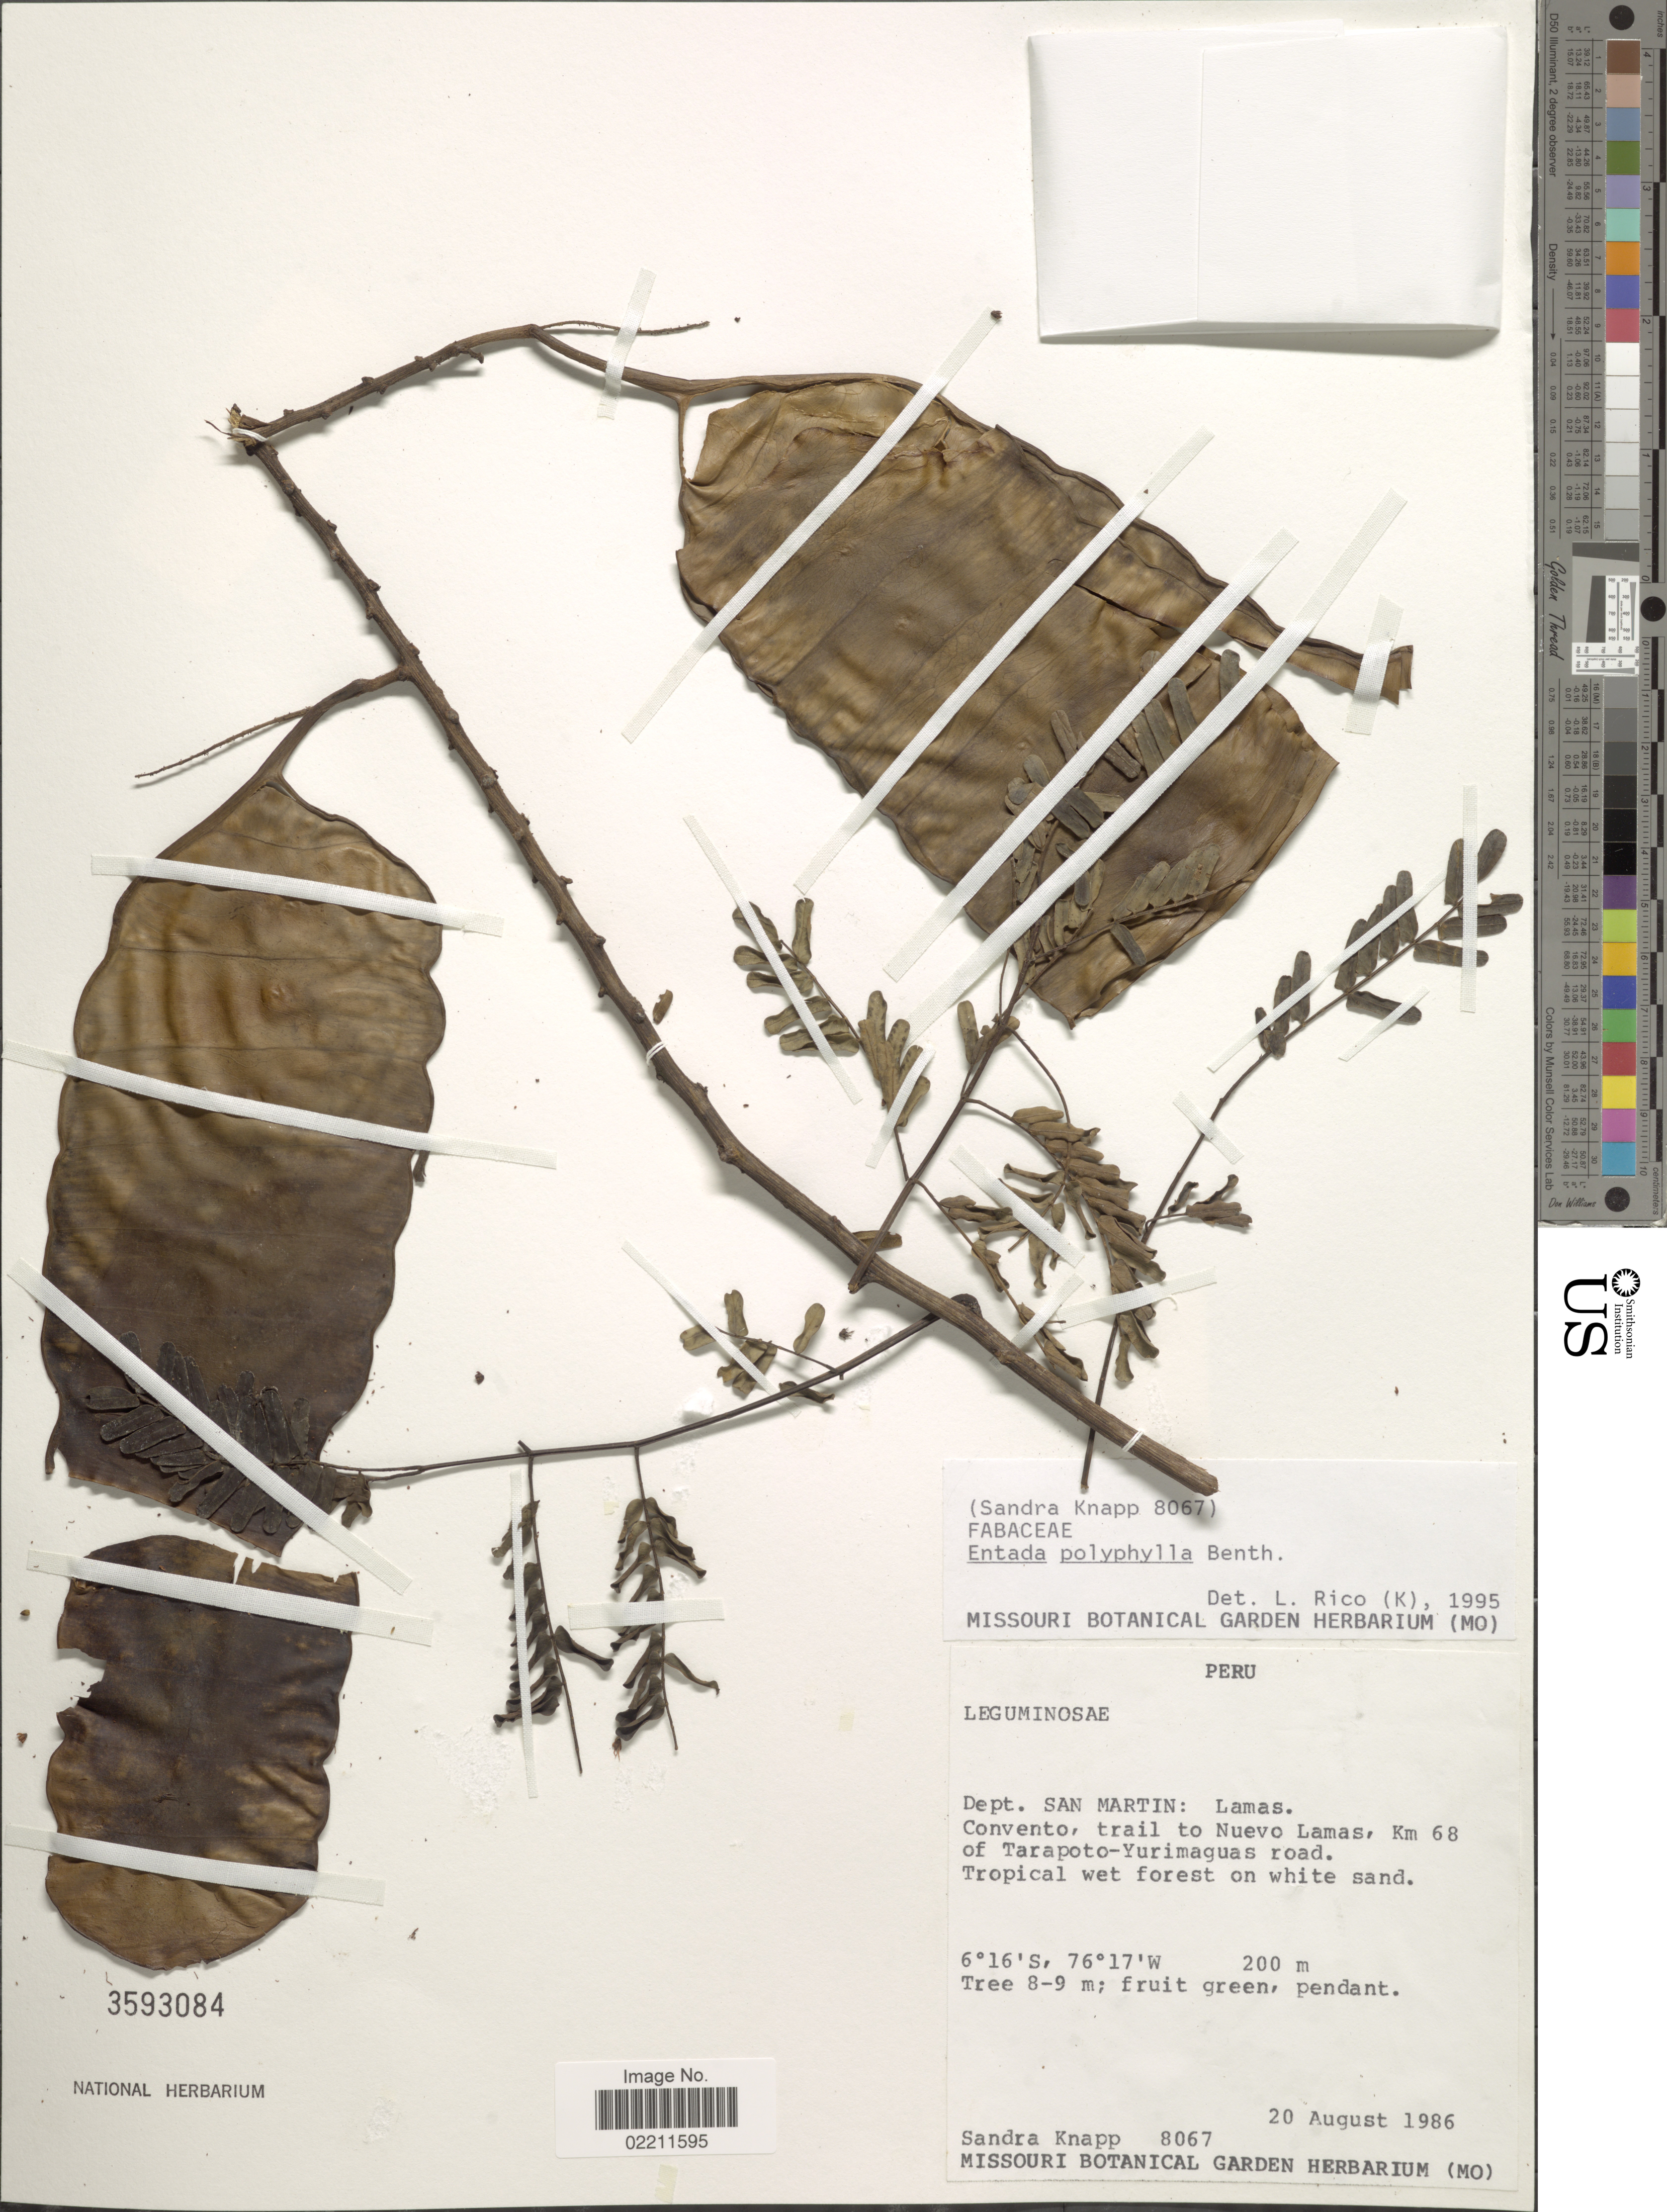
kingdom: Plantae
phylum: Tracheophyta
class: Magnoliopsida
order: Fabales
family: Fabaceae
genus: Entada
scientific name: Entada polystachya var. polyphylla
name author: (Benth.) Barneby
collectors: S. Knapp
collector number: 8067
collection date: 1986-08-20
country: Peru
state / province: San Martín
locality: Peru, Dept San Martin: Lamas. Convento , trail to Nuevo Lamas, km 68 of Tarapoto-Yurimaguas road.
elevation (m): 200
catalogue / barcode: US 3593084